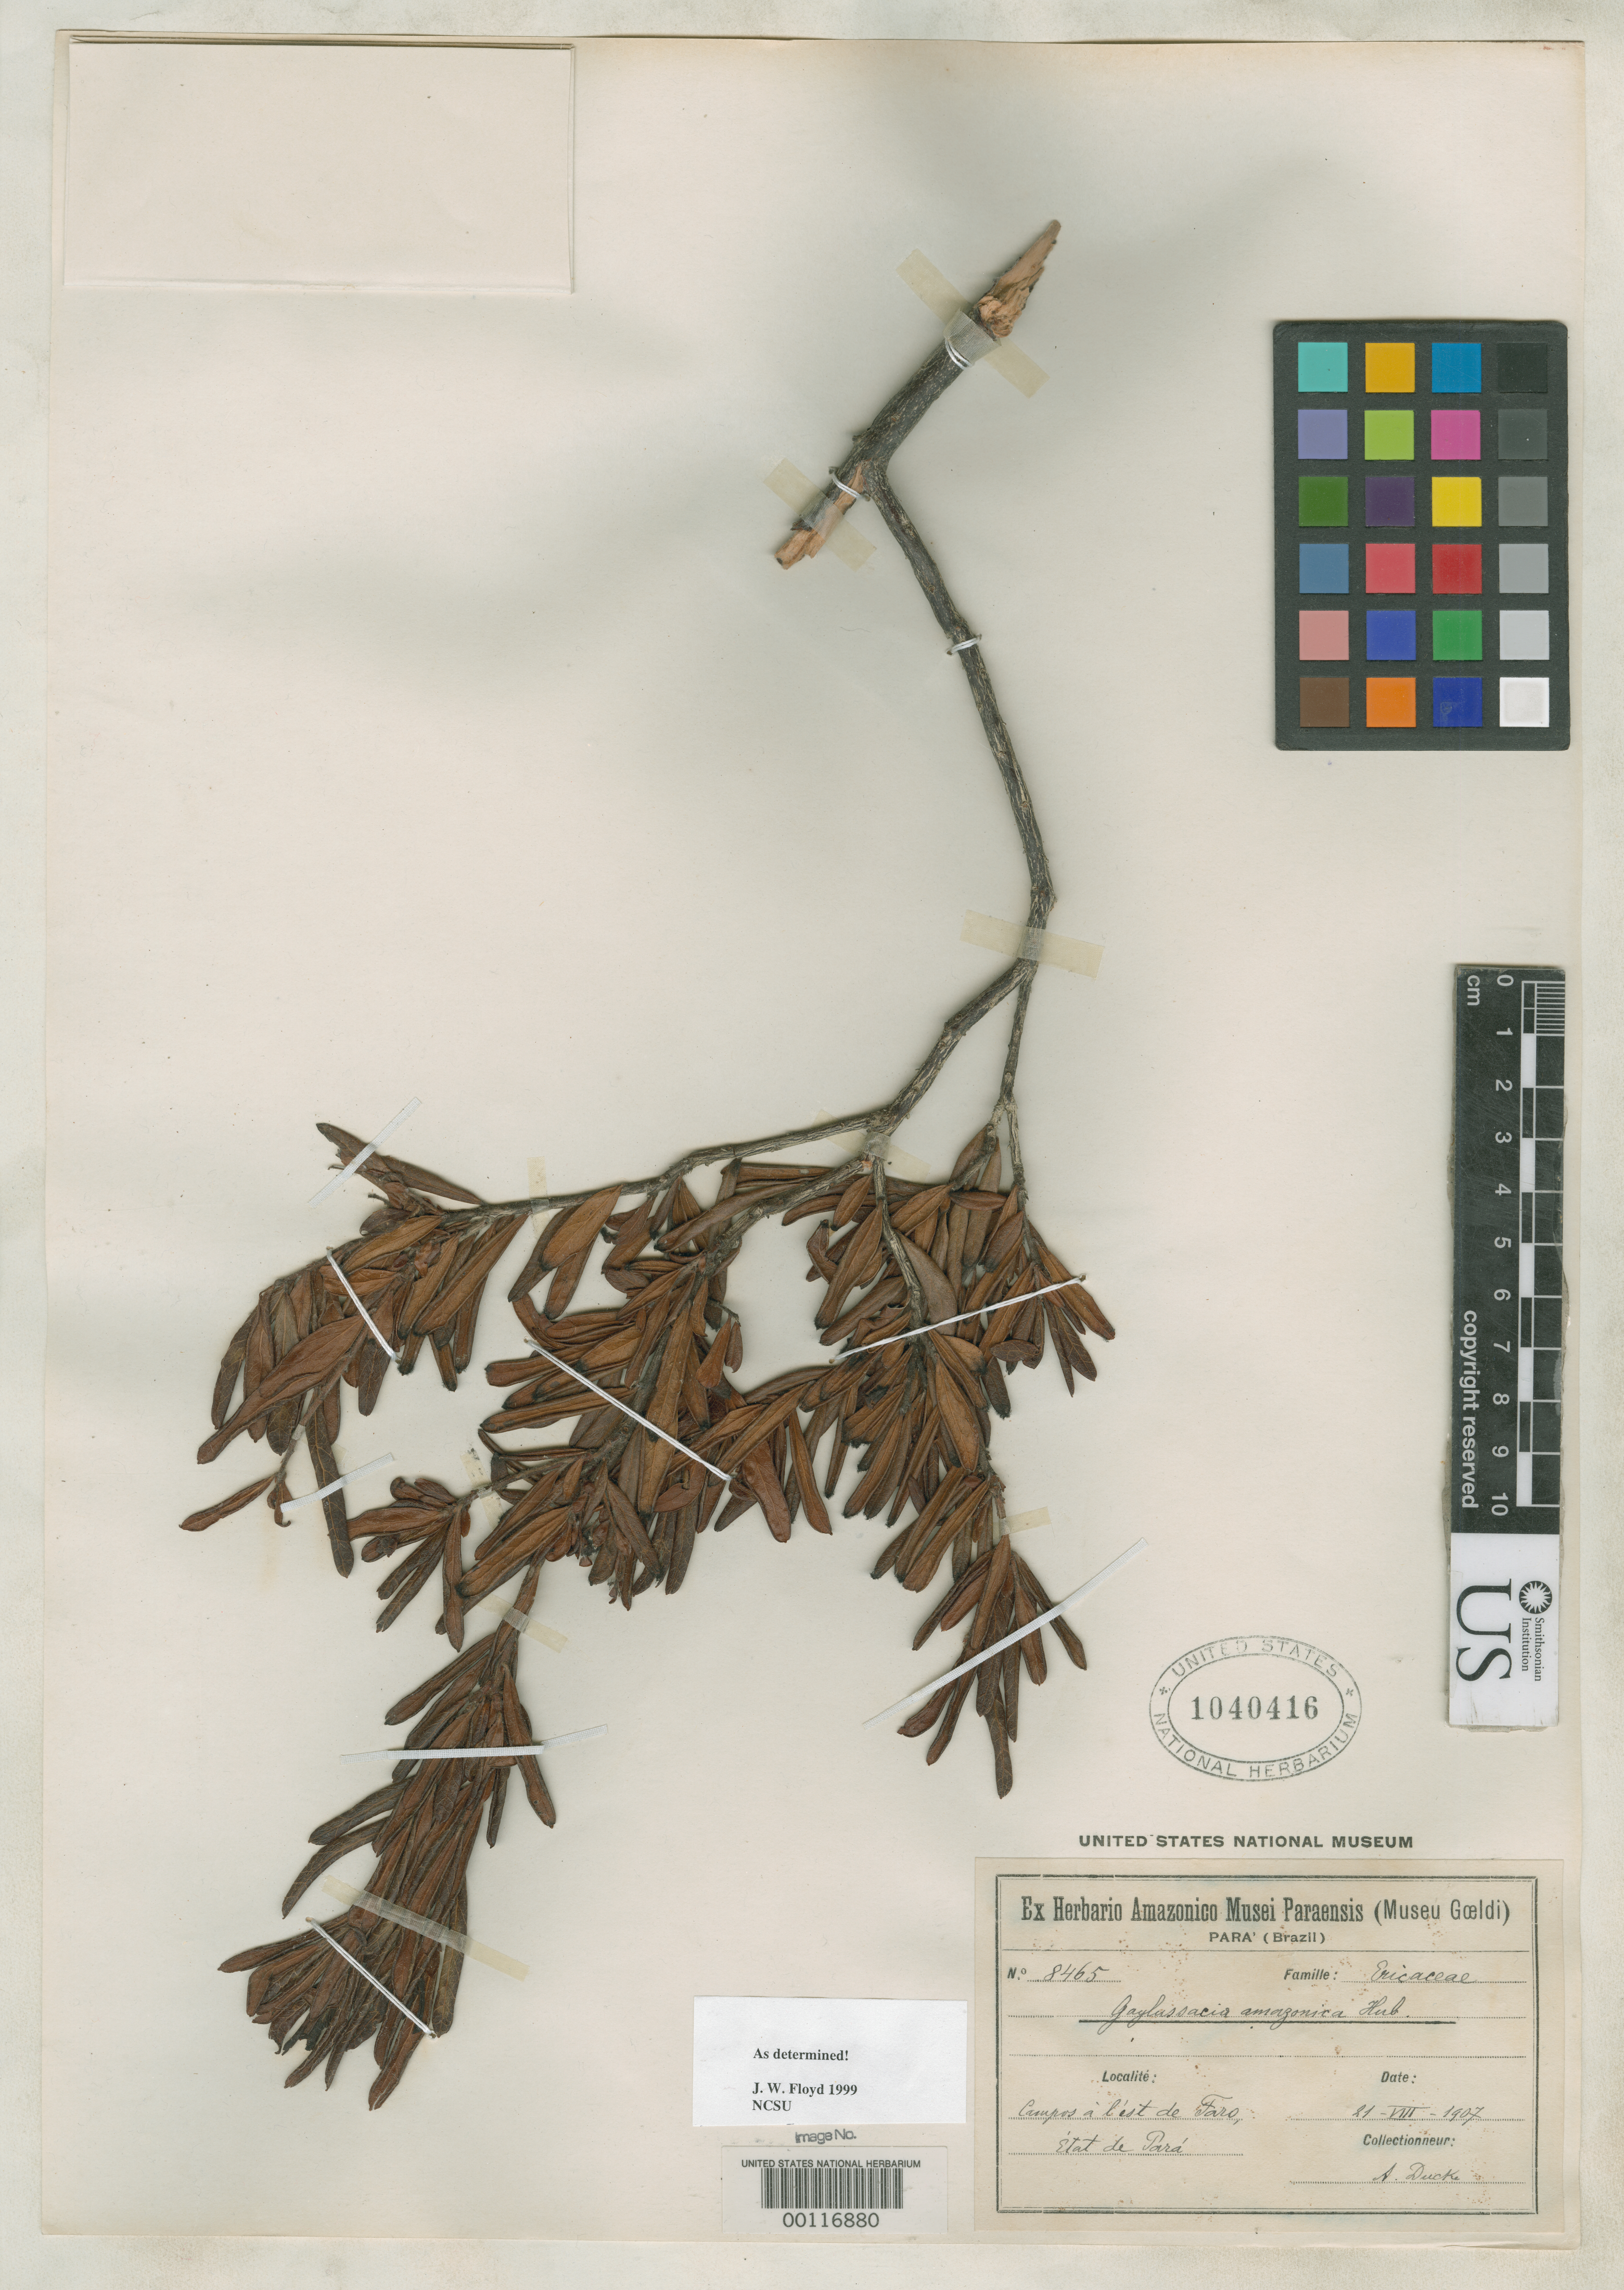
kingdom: Plantae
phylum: Tracheophyta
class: Magnoliopsida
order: Ericales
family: Ericaceae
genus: Gaylussacia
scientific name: Gaylussacia amazonica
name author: Huber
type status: Type Collection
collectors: A. Ducke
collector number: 8465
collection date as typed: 21 Aug 1907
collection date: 1907-08-21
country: Brazil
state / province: Pará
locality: Campos a l'est de Taro.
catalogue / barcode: US 1040416